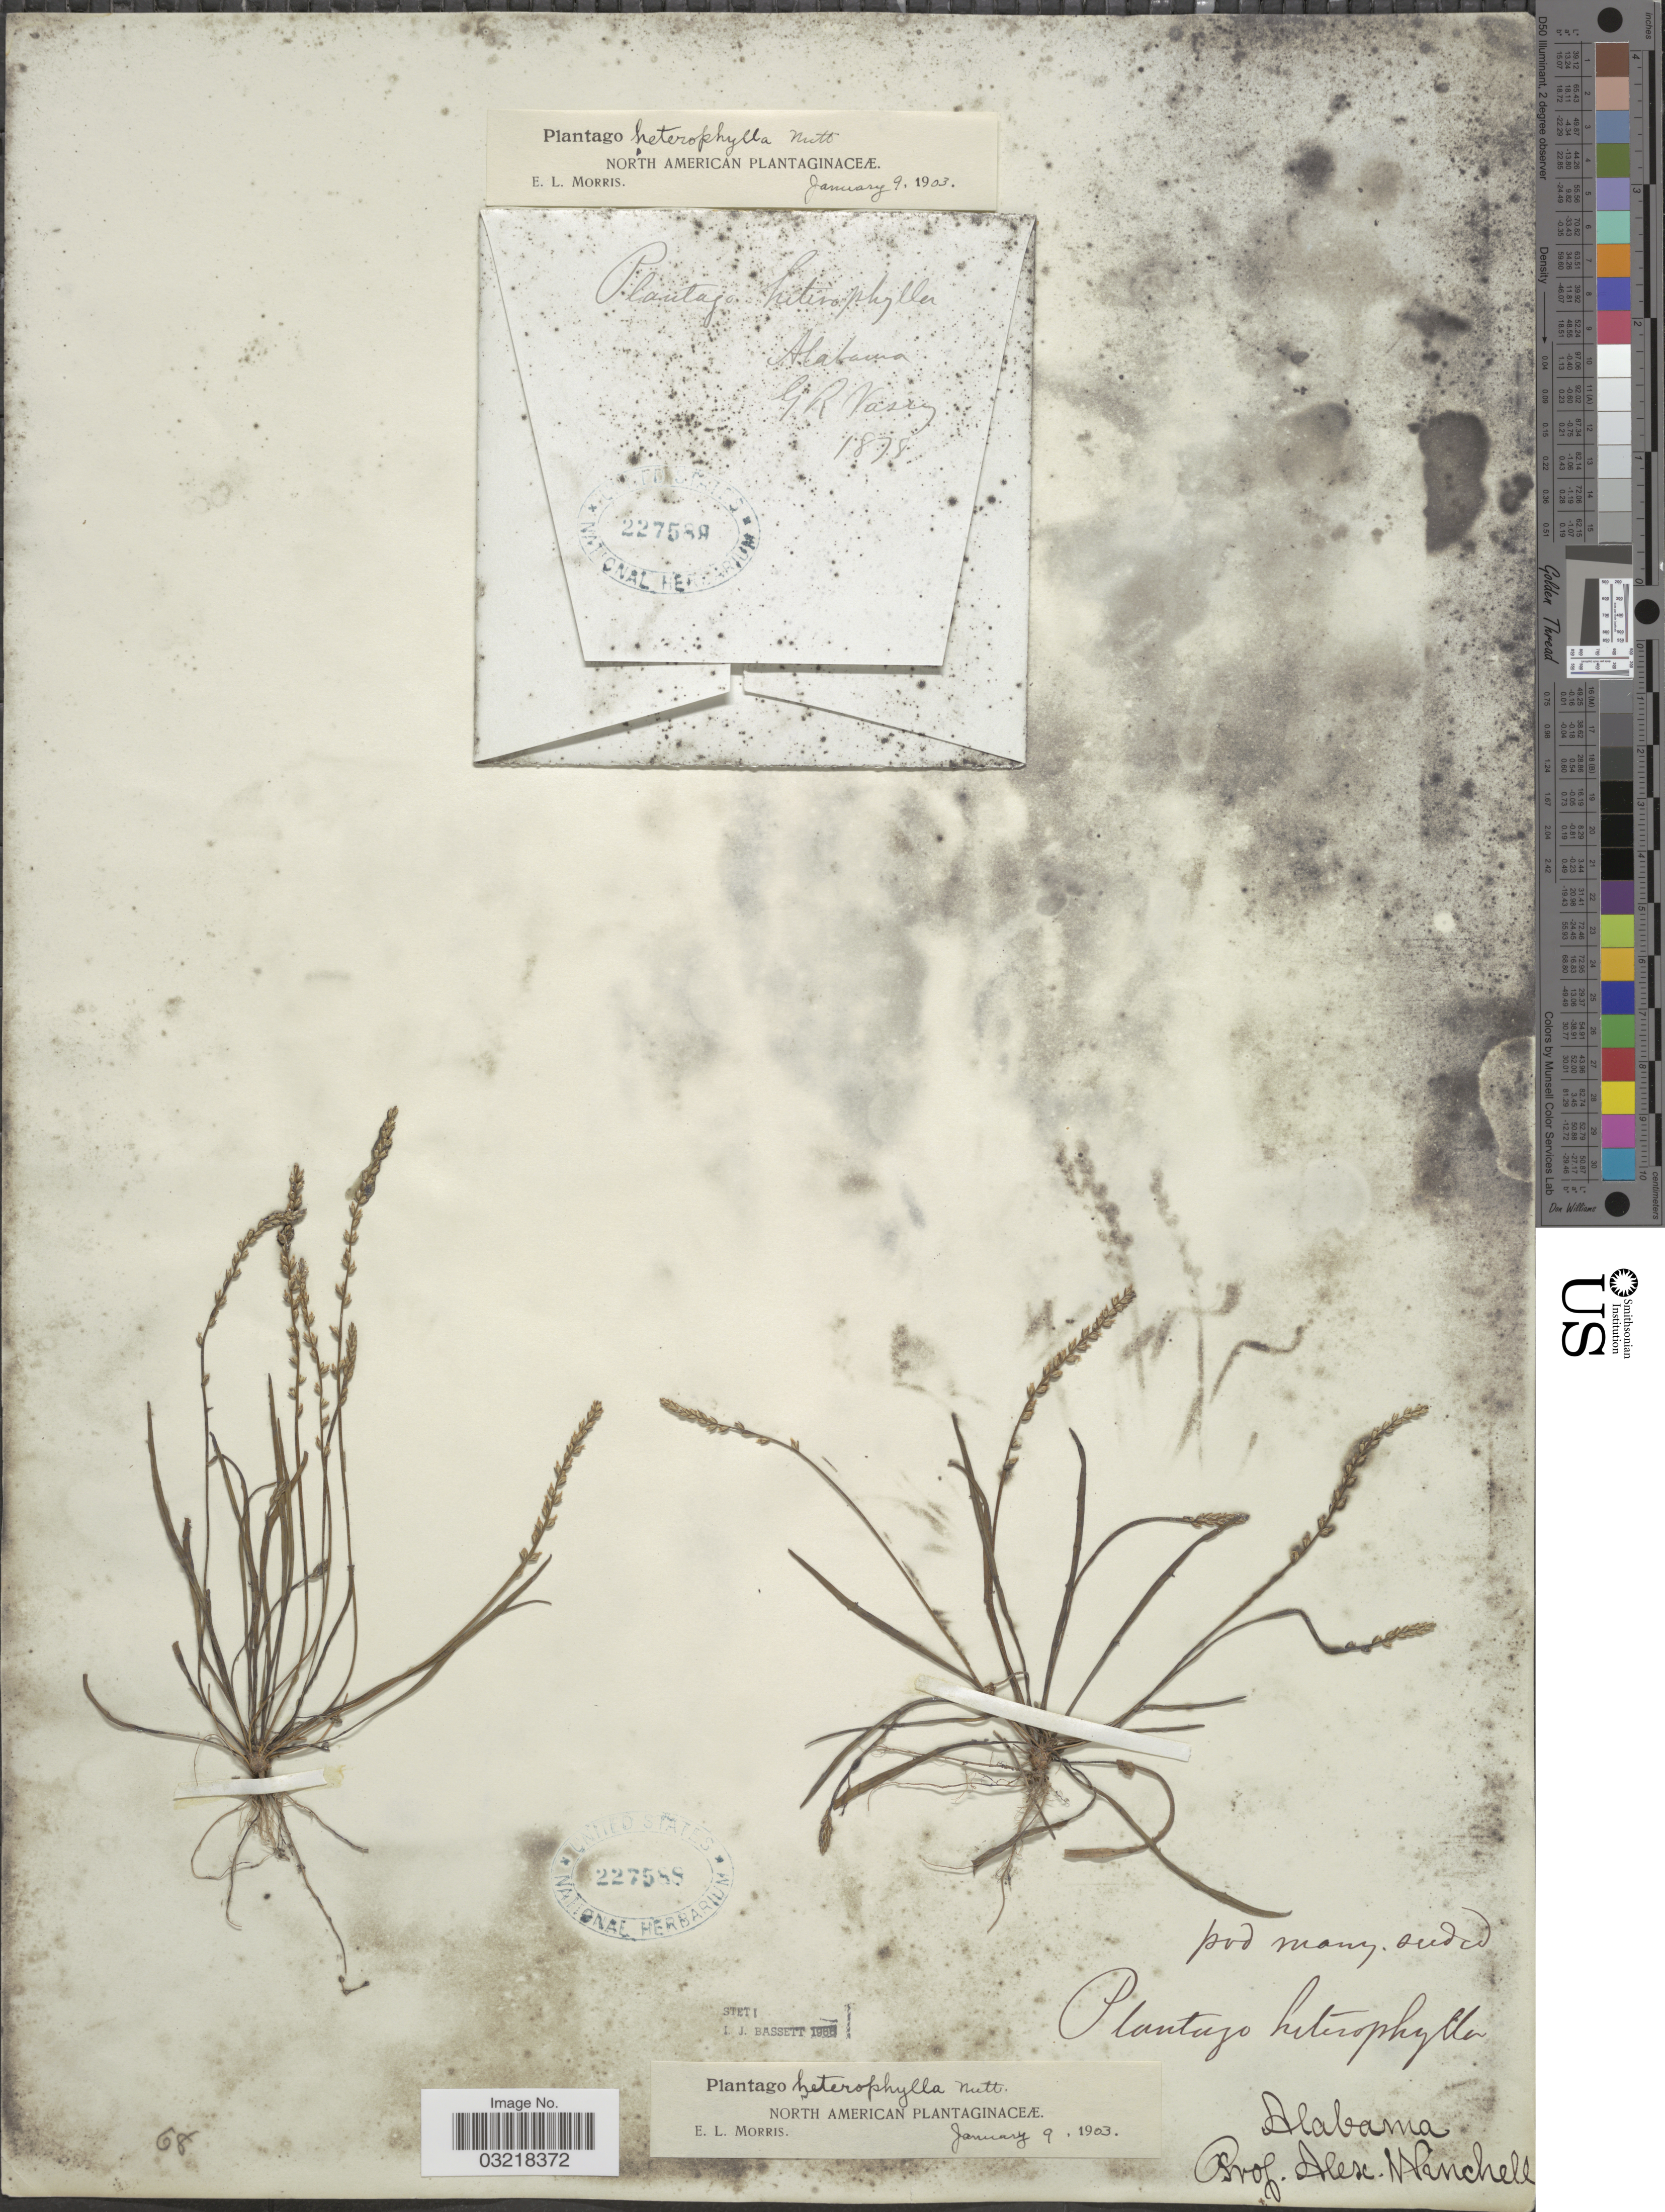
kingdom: Plantae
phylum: Tracheophyta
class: Magnoliopsida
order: Lamiales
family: Plantaginaceae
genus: Plantago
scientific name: Plantago heterophylla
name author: Nutt.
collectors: A. Winchell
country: United States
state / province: Alabama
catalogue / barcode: US 227588